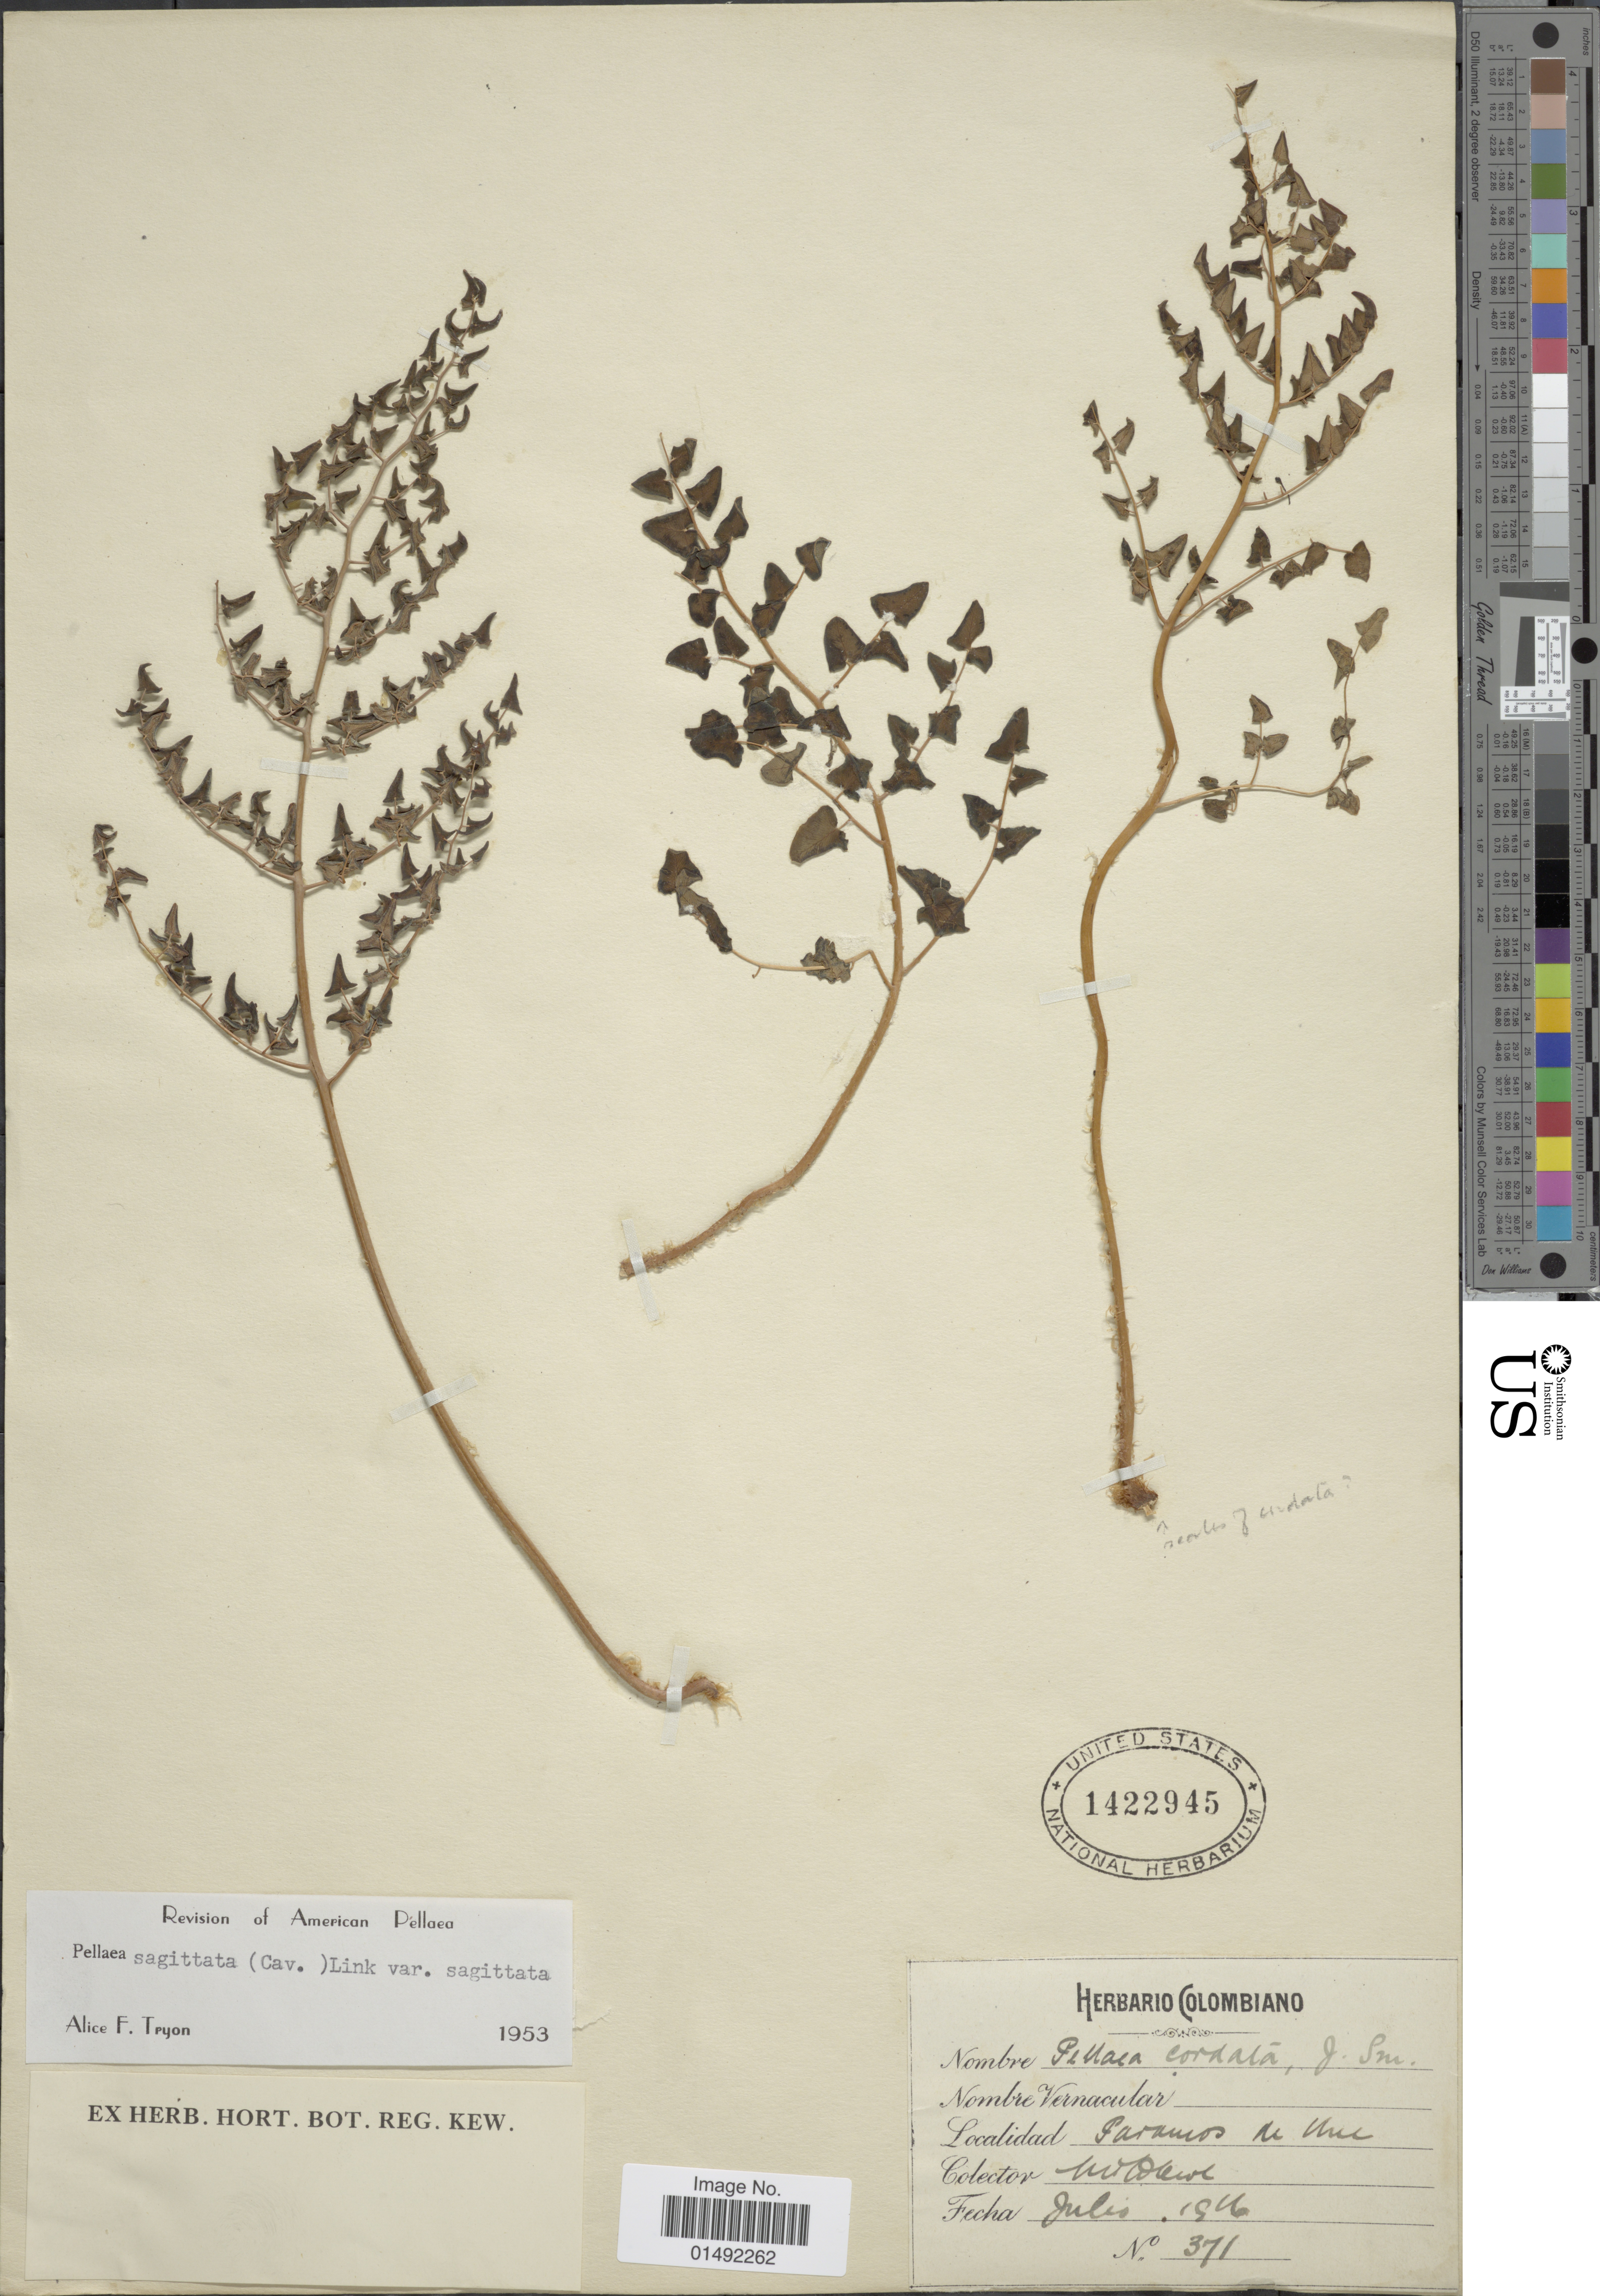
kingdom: Plantae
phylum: Tracheophyta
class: Polypodiopsida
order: Polypodiales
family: Pteridaceae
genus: Pellaea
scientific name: Pellaea sagittata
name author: (Cav.) Link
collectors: M. T. Dawe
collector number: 371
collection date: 1916-07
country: Colombia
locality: Paramos de Une [interpreted]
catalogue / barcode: US 122945